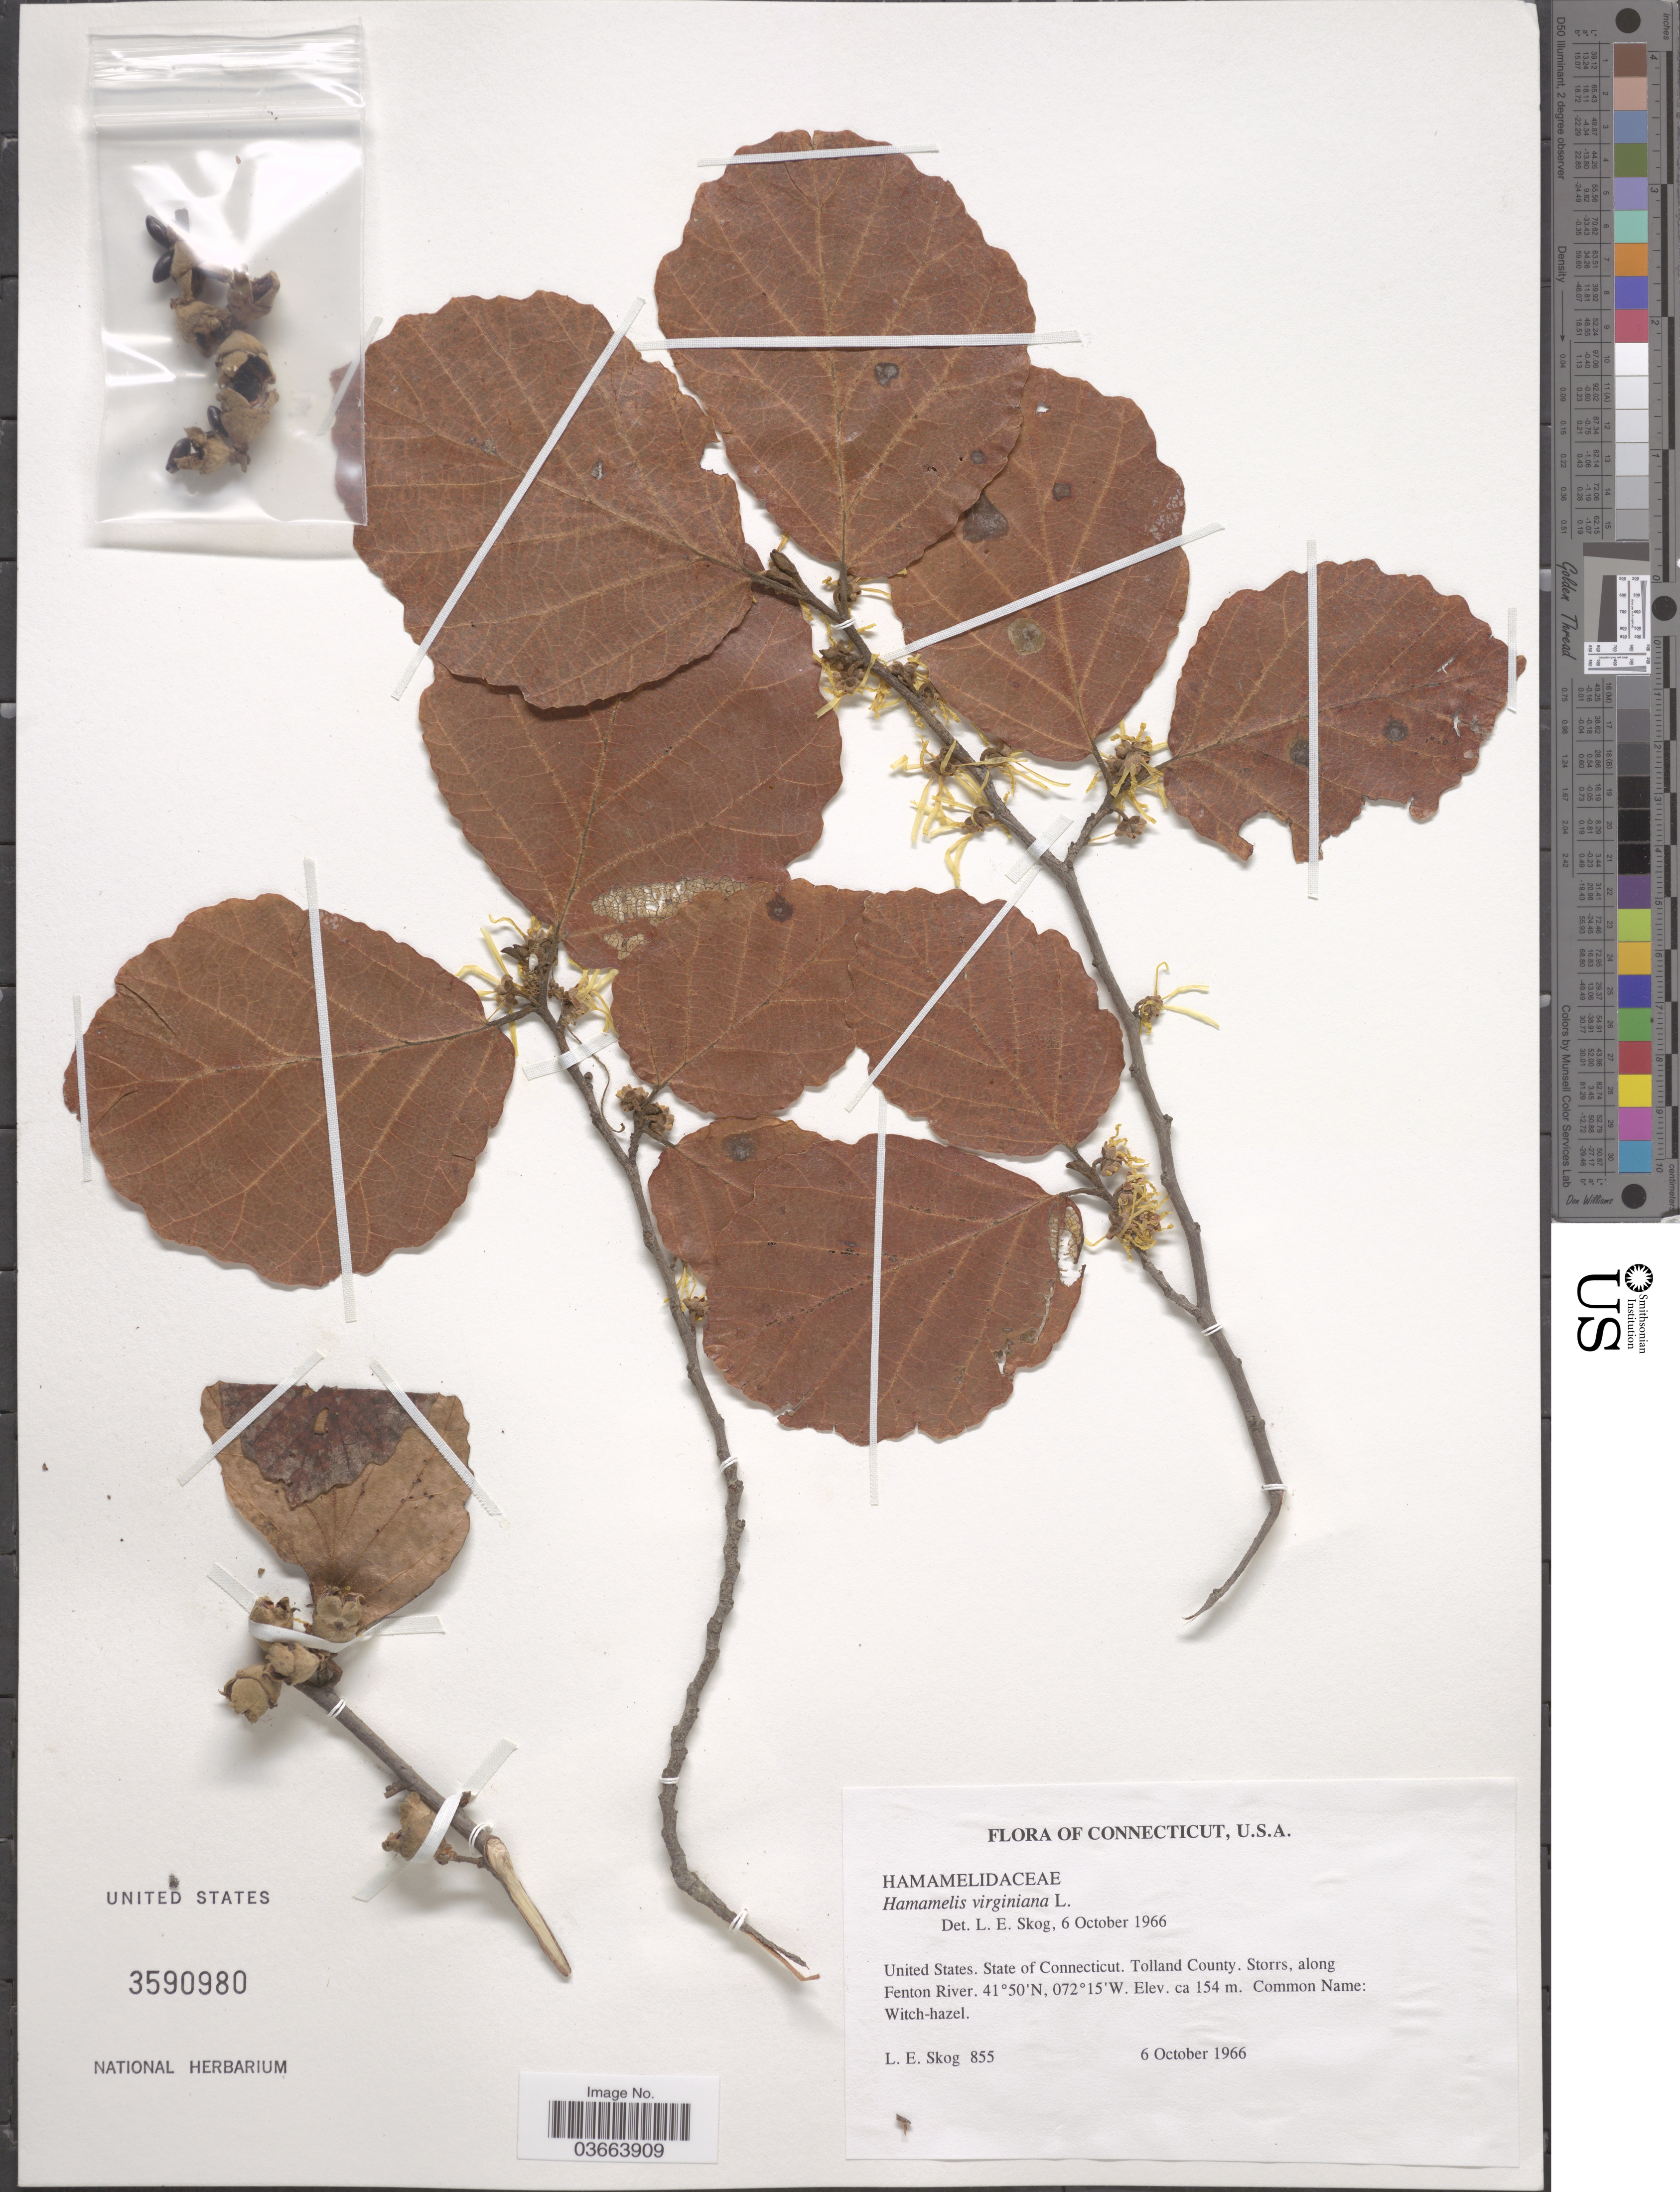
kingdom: Plantae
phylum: Tracheophyta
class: Magnoliopsida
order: Saxifragales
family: Hamamelidaceae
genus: Hamamelis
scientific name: Hamamelis virginiana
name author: L.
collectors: L. E. Skog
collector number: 855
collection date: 1966-10-06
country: United States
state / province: Connecticut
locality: Tolland County, Storrs, along Fenton River.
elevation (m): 154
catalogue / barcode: US 3590980